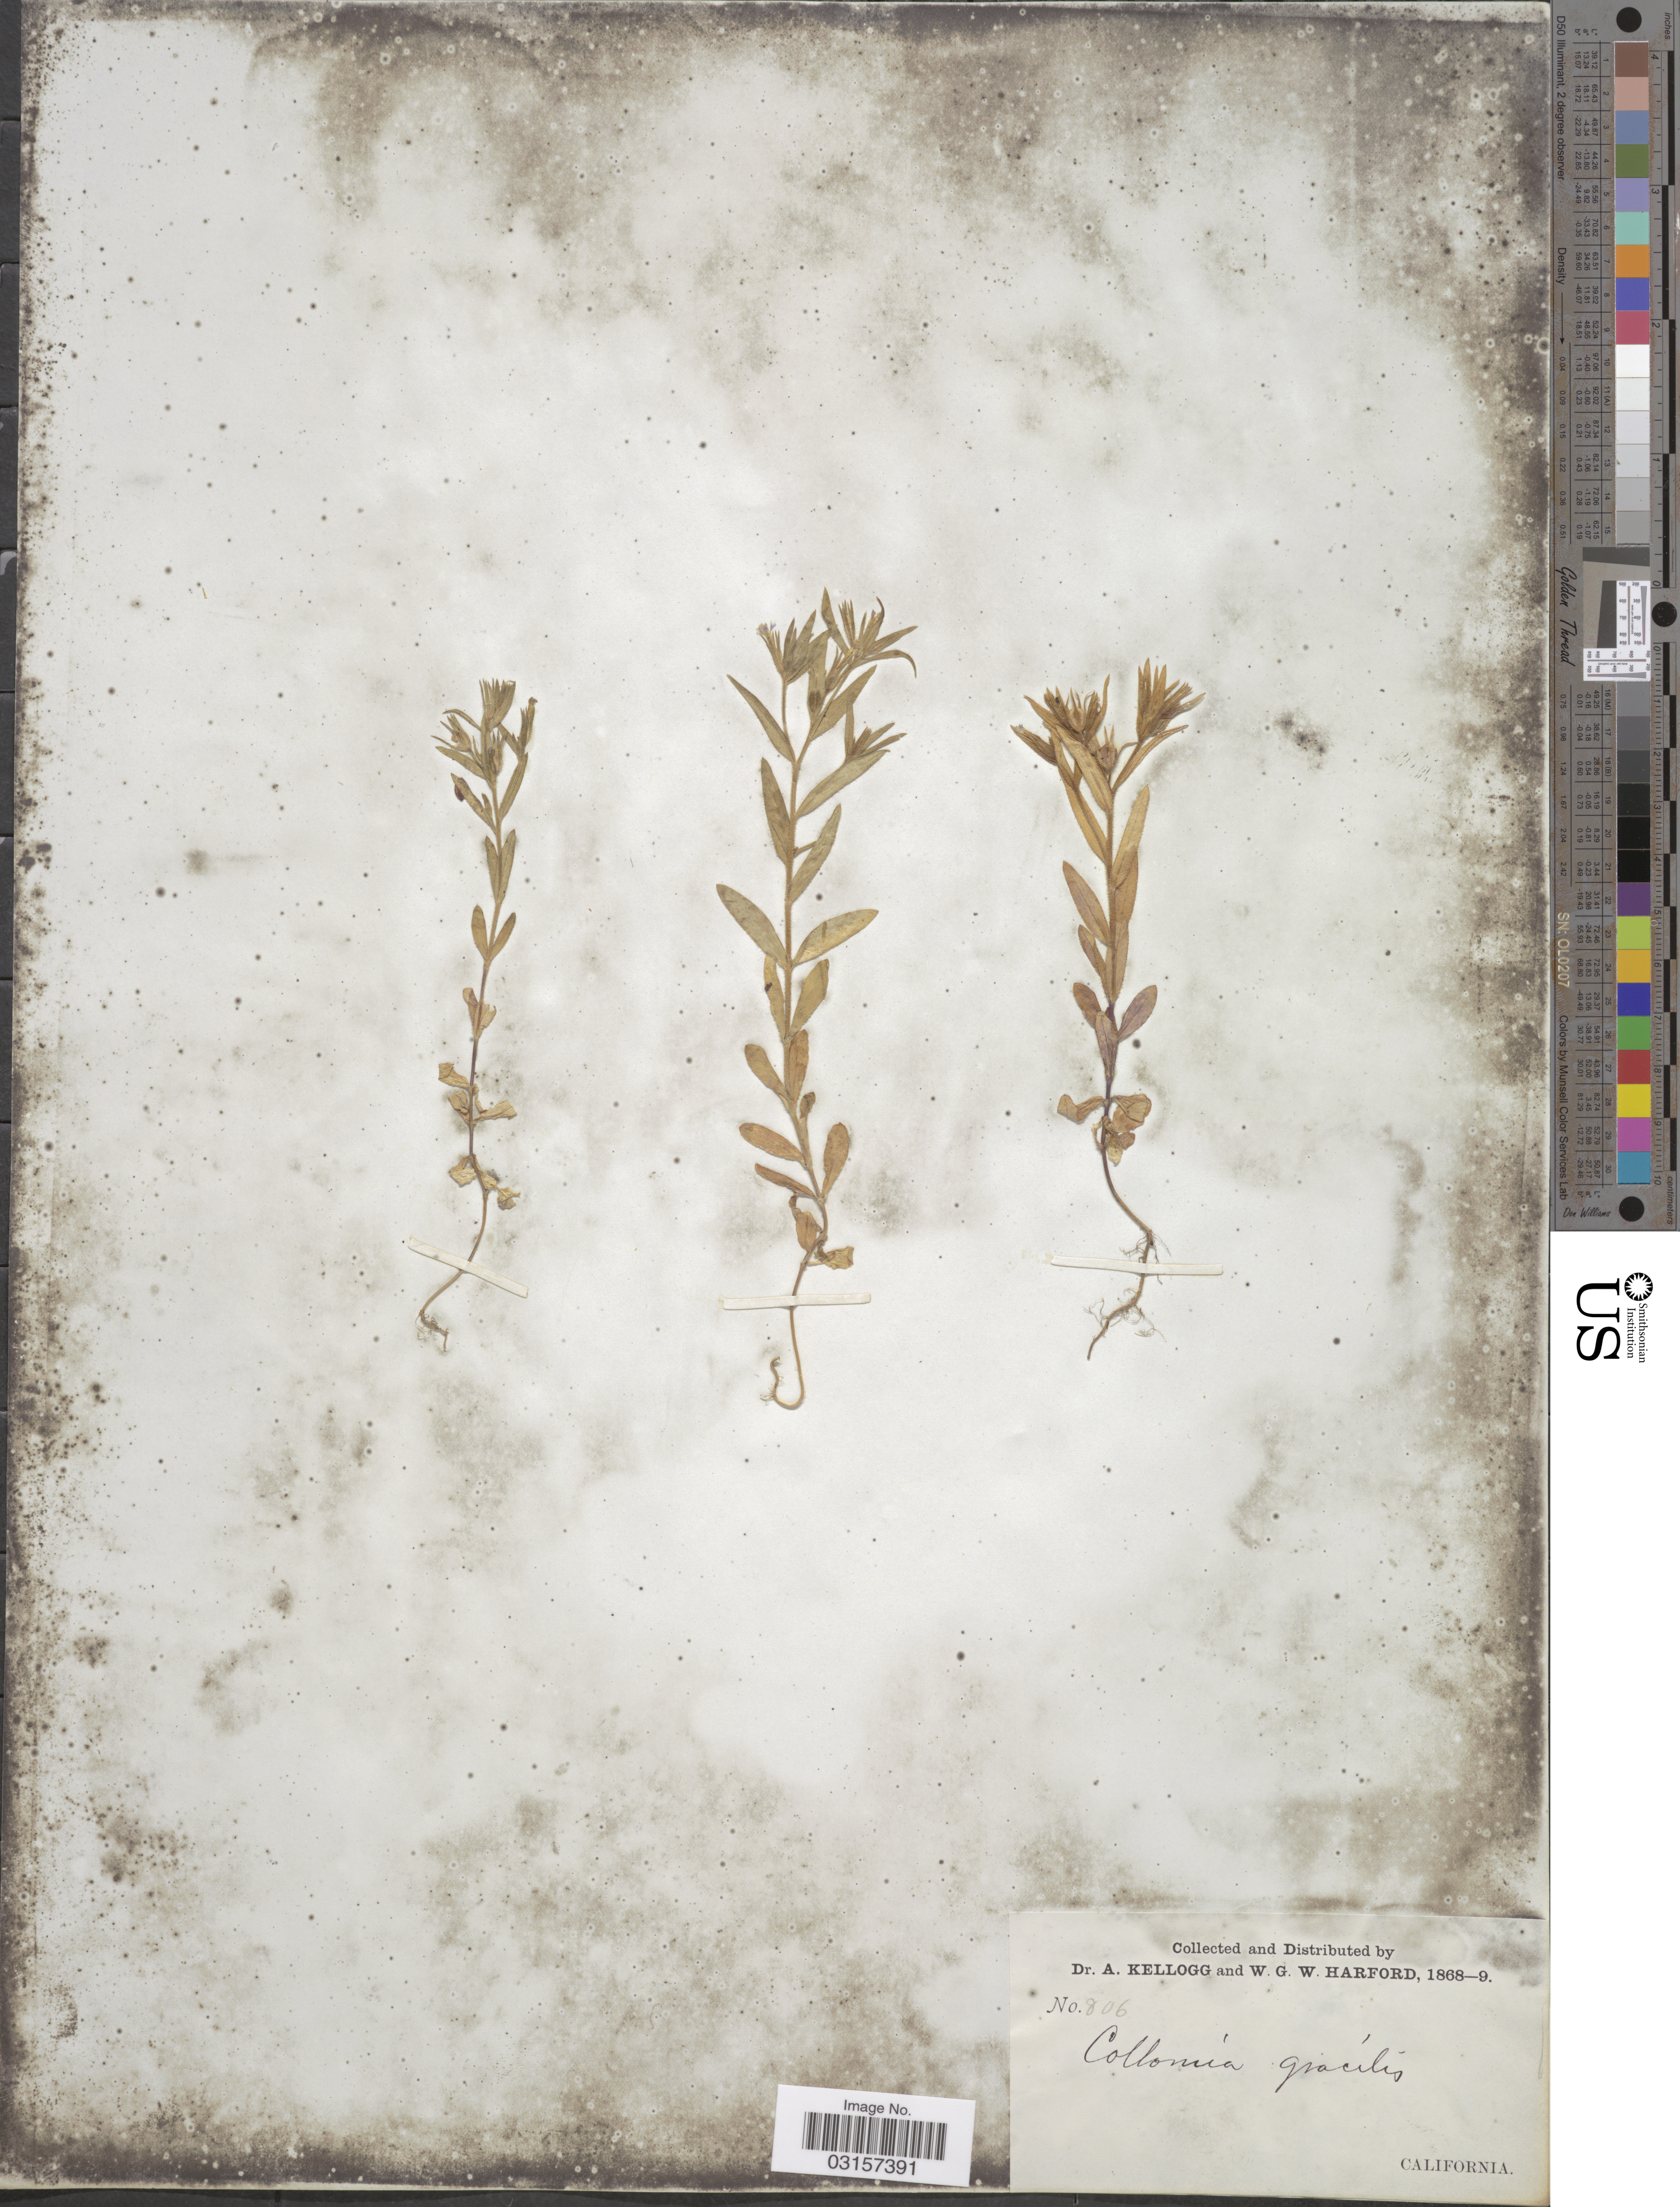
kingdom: Plantae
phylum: Tracheophyta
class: Magnoliopsida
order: Ericales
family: Polemoniaceae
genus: Microsteris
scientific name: Microsteris gracilis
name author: (Hook.) Greene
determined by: (US) Smithsonian Institution - National Museum of Natural History - Department of Botany (UNITED STATES)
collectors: A. Kellogg & W. G. W. Harford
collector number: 806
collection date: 1868/1869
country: United States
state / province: California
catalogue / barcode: US 103225